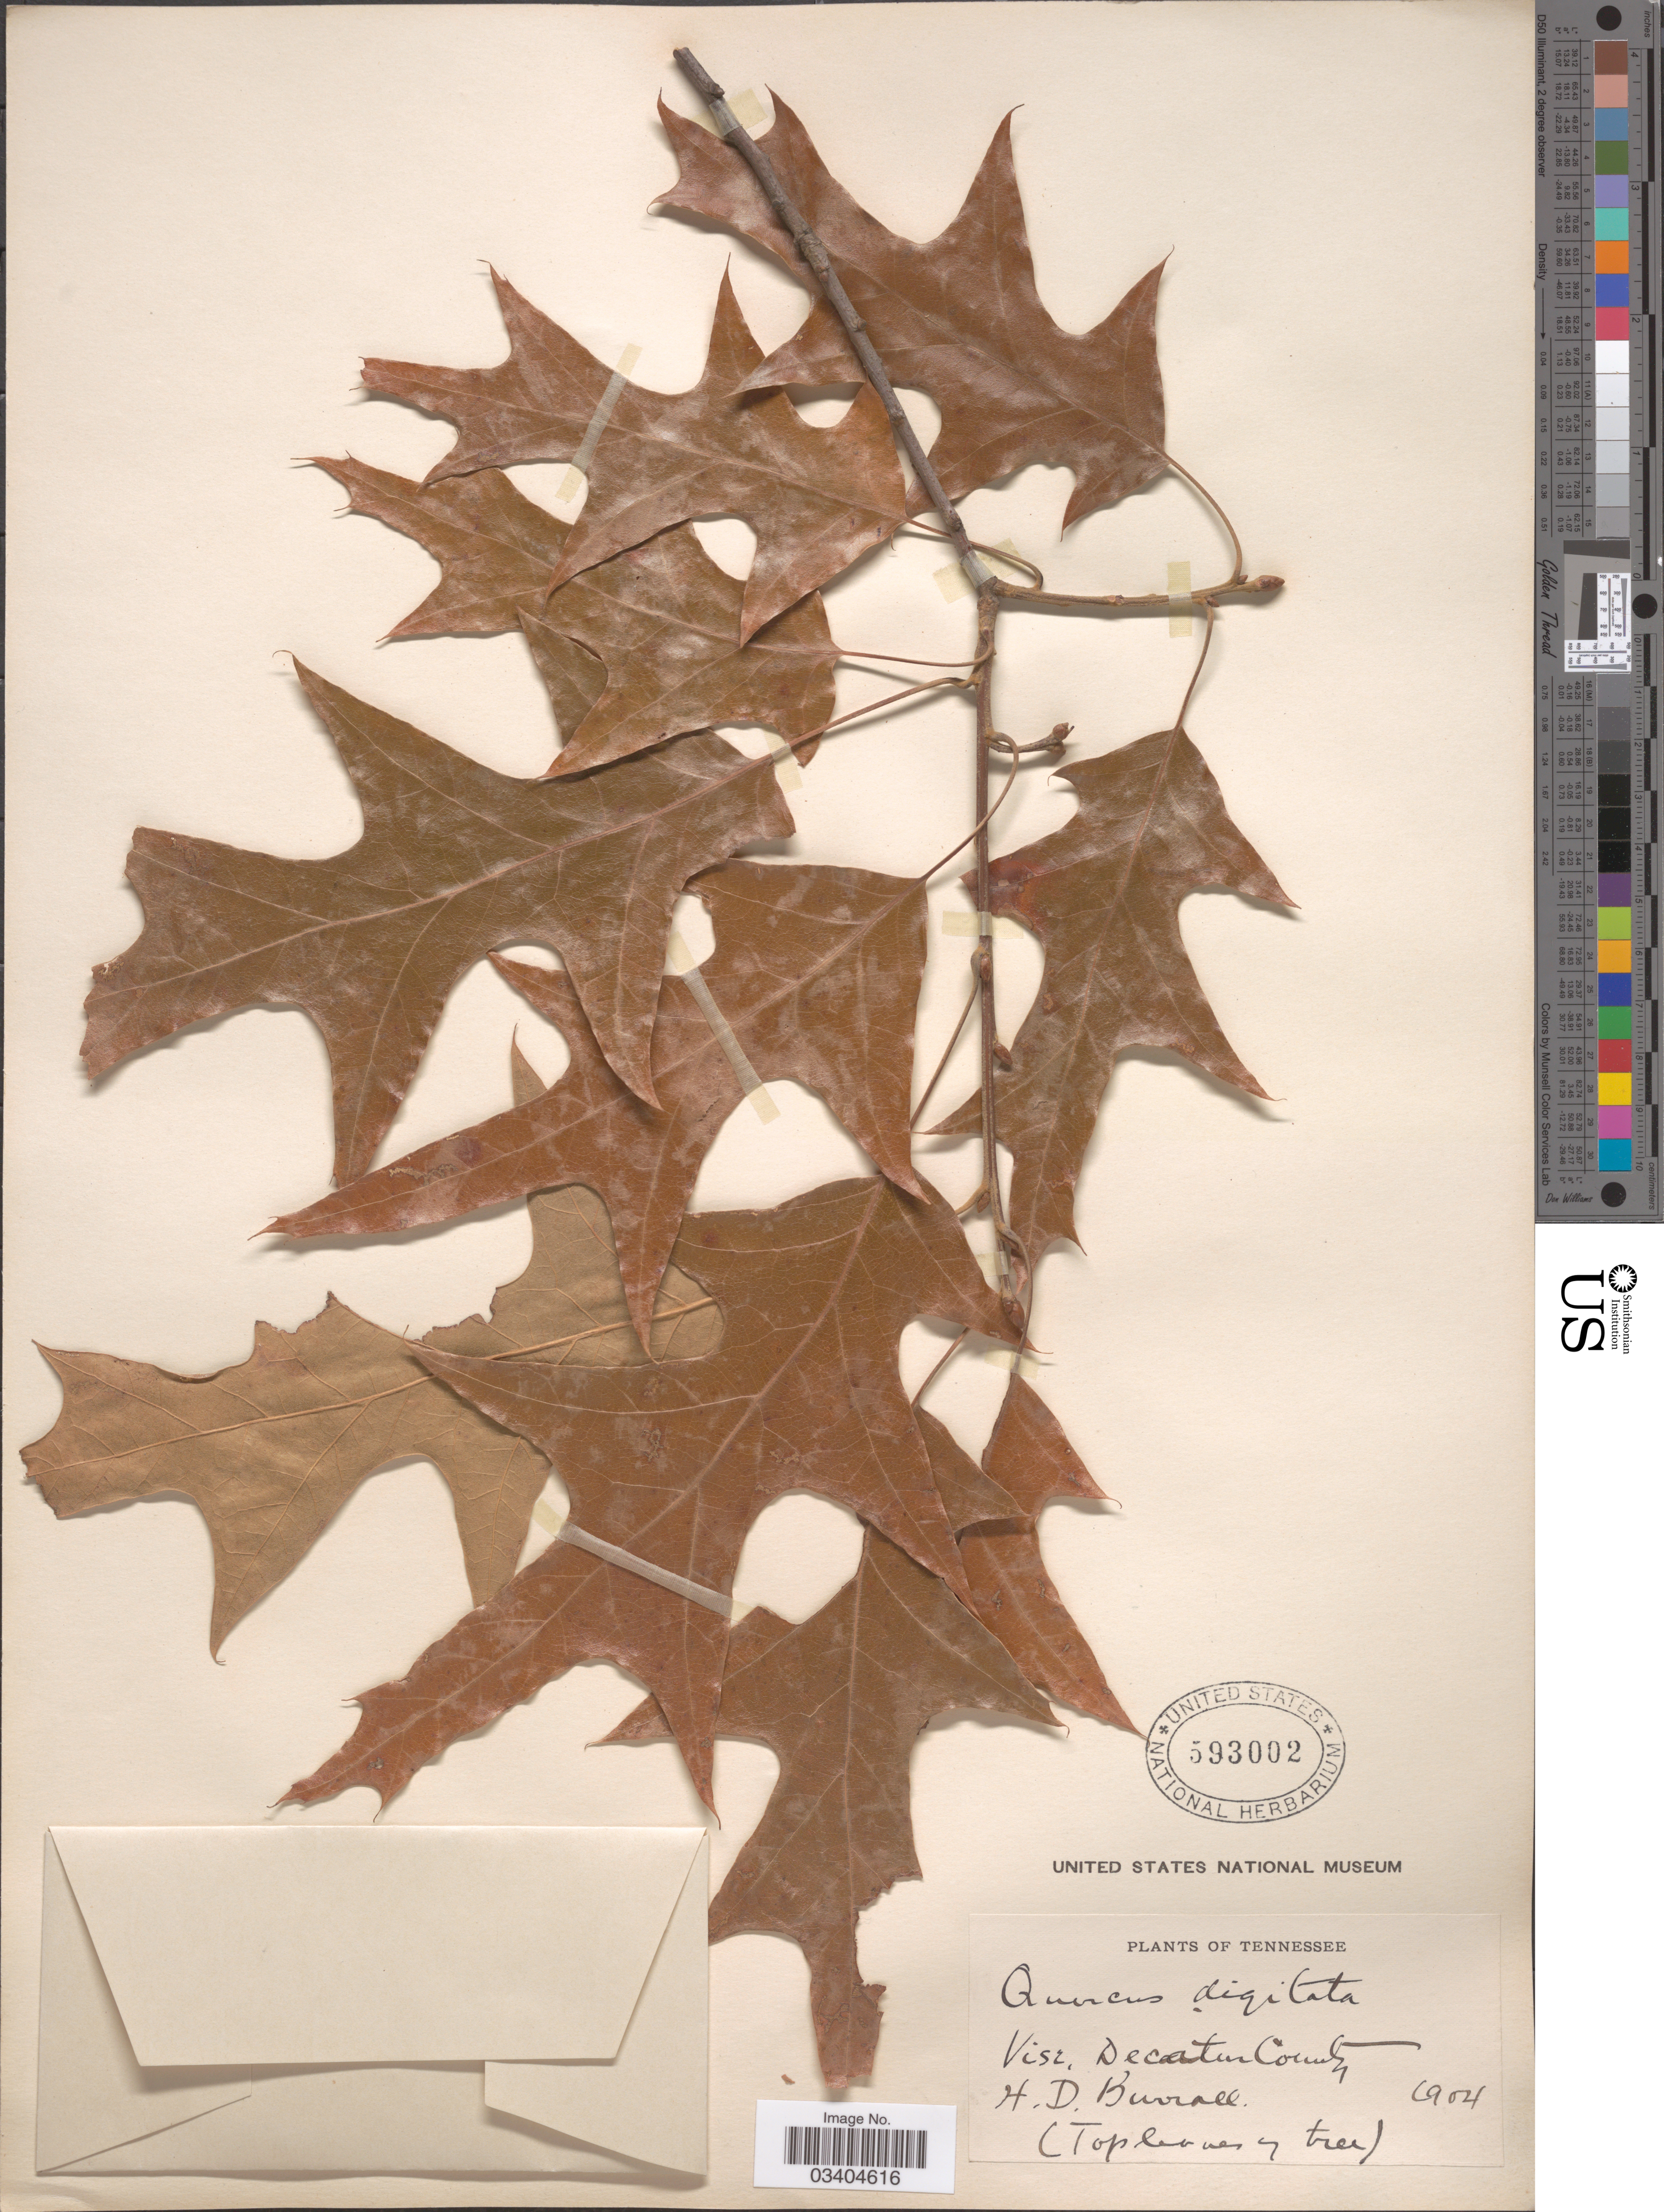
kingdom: Plantae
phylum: Tracheophyta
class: Magnoliopsida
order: Fagales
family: Fagaceae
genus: Quercus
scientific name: Quercus falcata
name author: Michx.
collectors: H. Burrall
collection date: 1904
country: United States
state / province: Tennessee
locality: Vise, Decatur County.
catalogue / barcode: US 593002